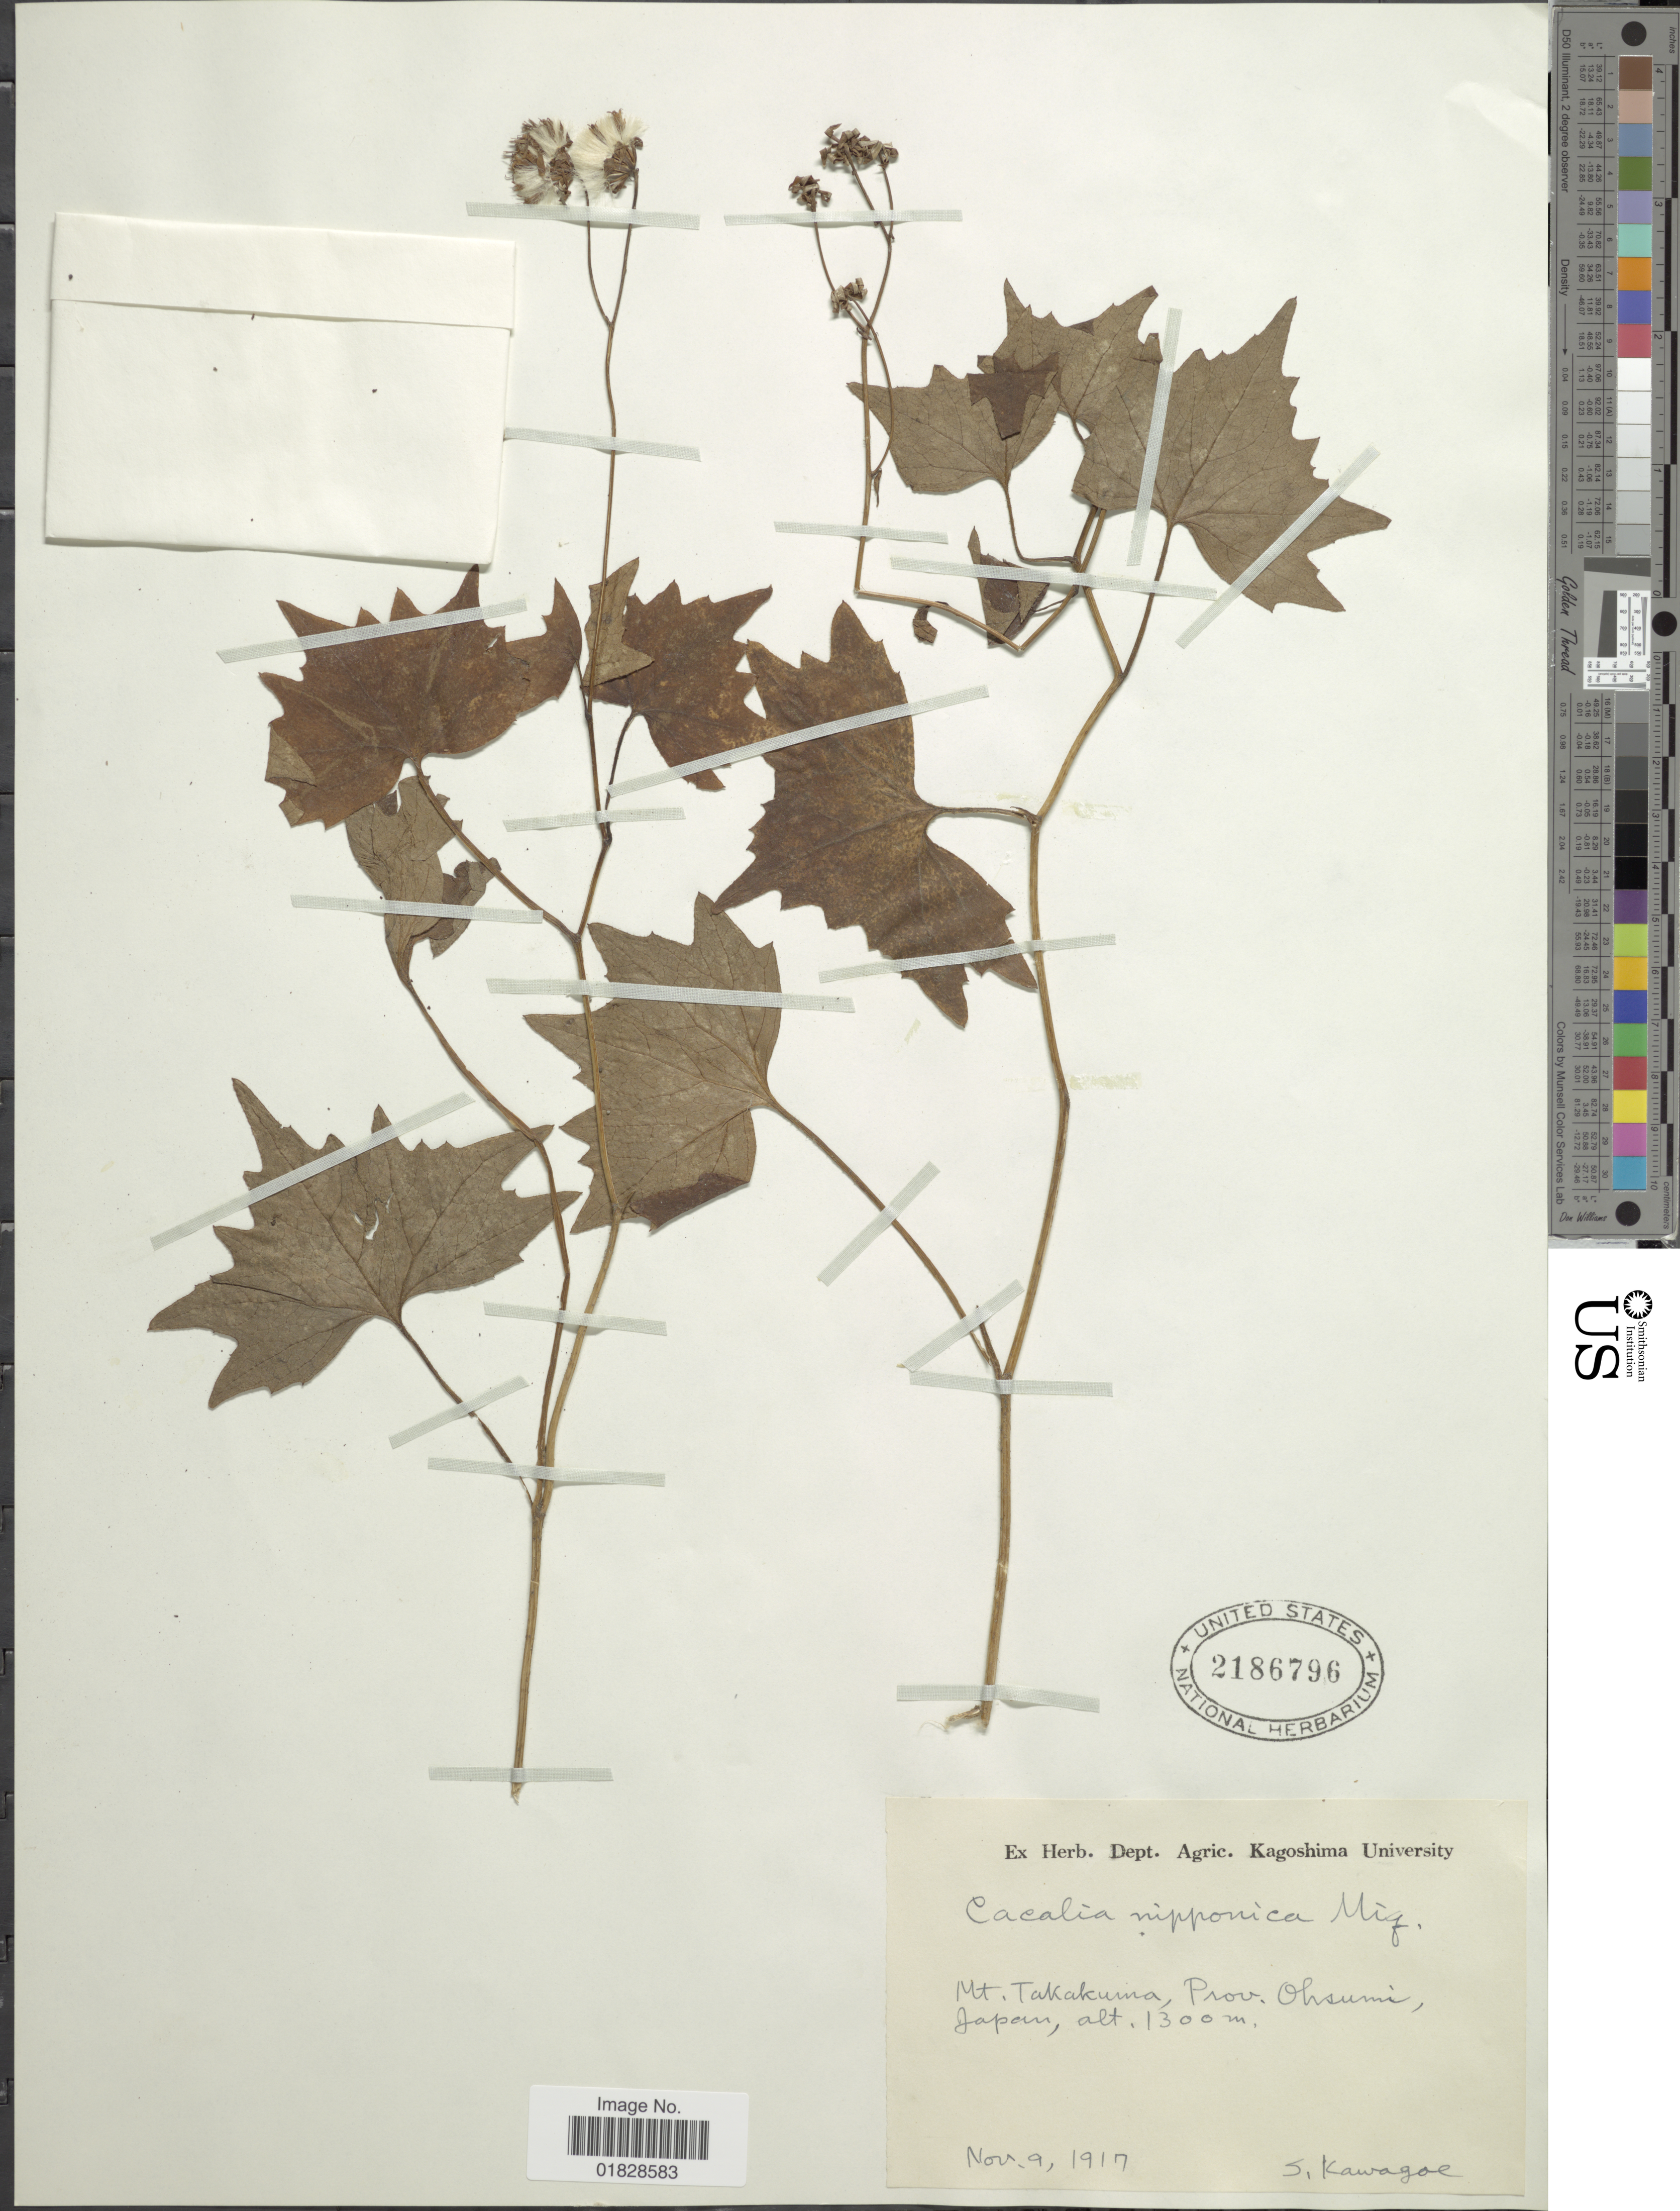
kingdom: Plantae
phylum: Tracheophyta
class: Magnoliopsida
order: Asterales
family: Asteraceae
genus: Parasenecio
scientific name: Parasenecio nipponicus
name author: (Miq.) H. Koyama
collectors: S. Kawagoe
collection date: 1917-11-09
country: Japan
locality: Mt. Takakuma, Prov. Ohsumi, Japan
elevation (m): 1300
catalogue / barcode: US 2186796